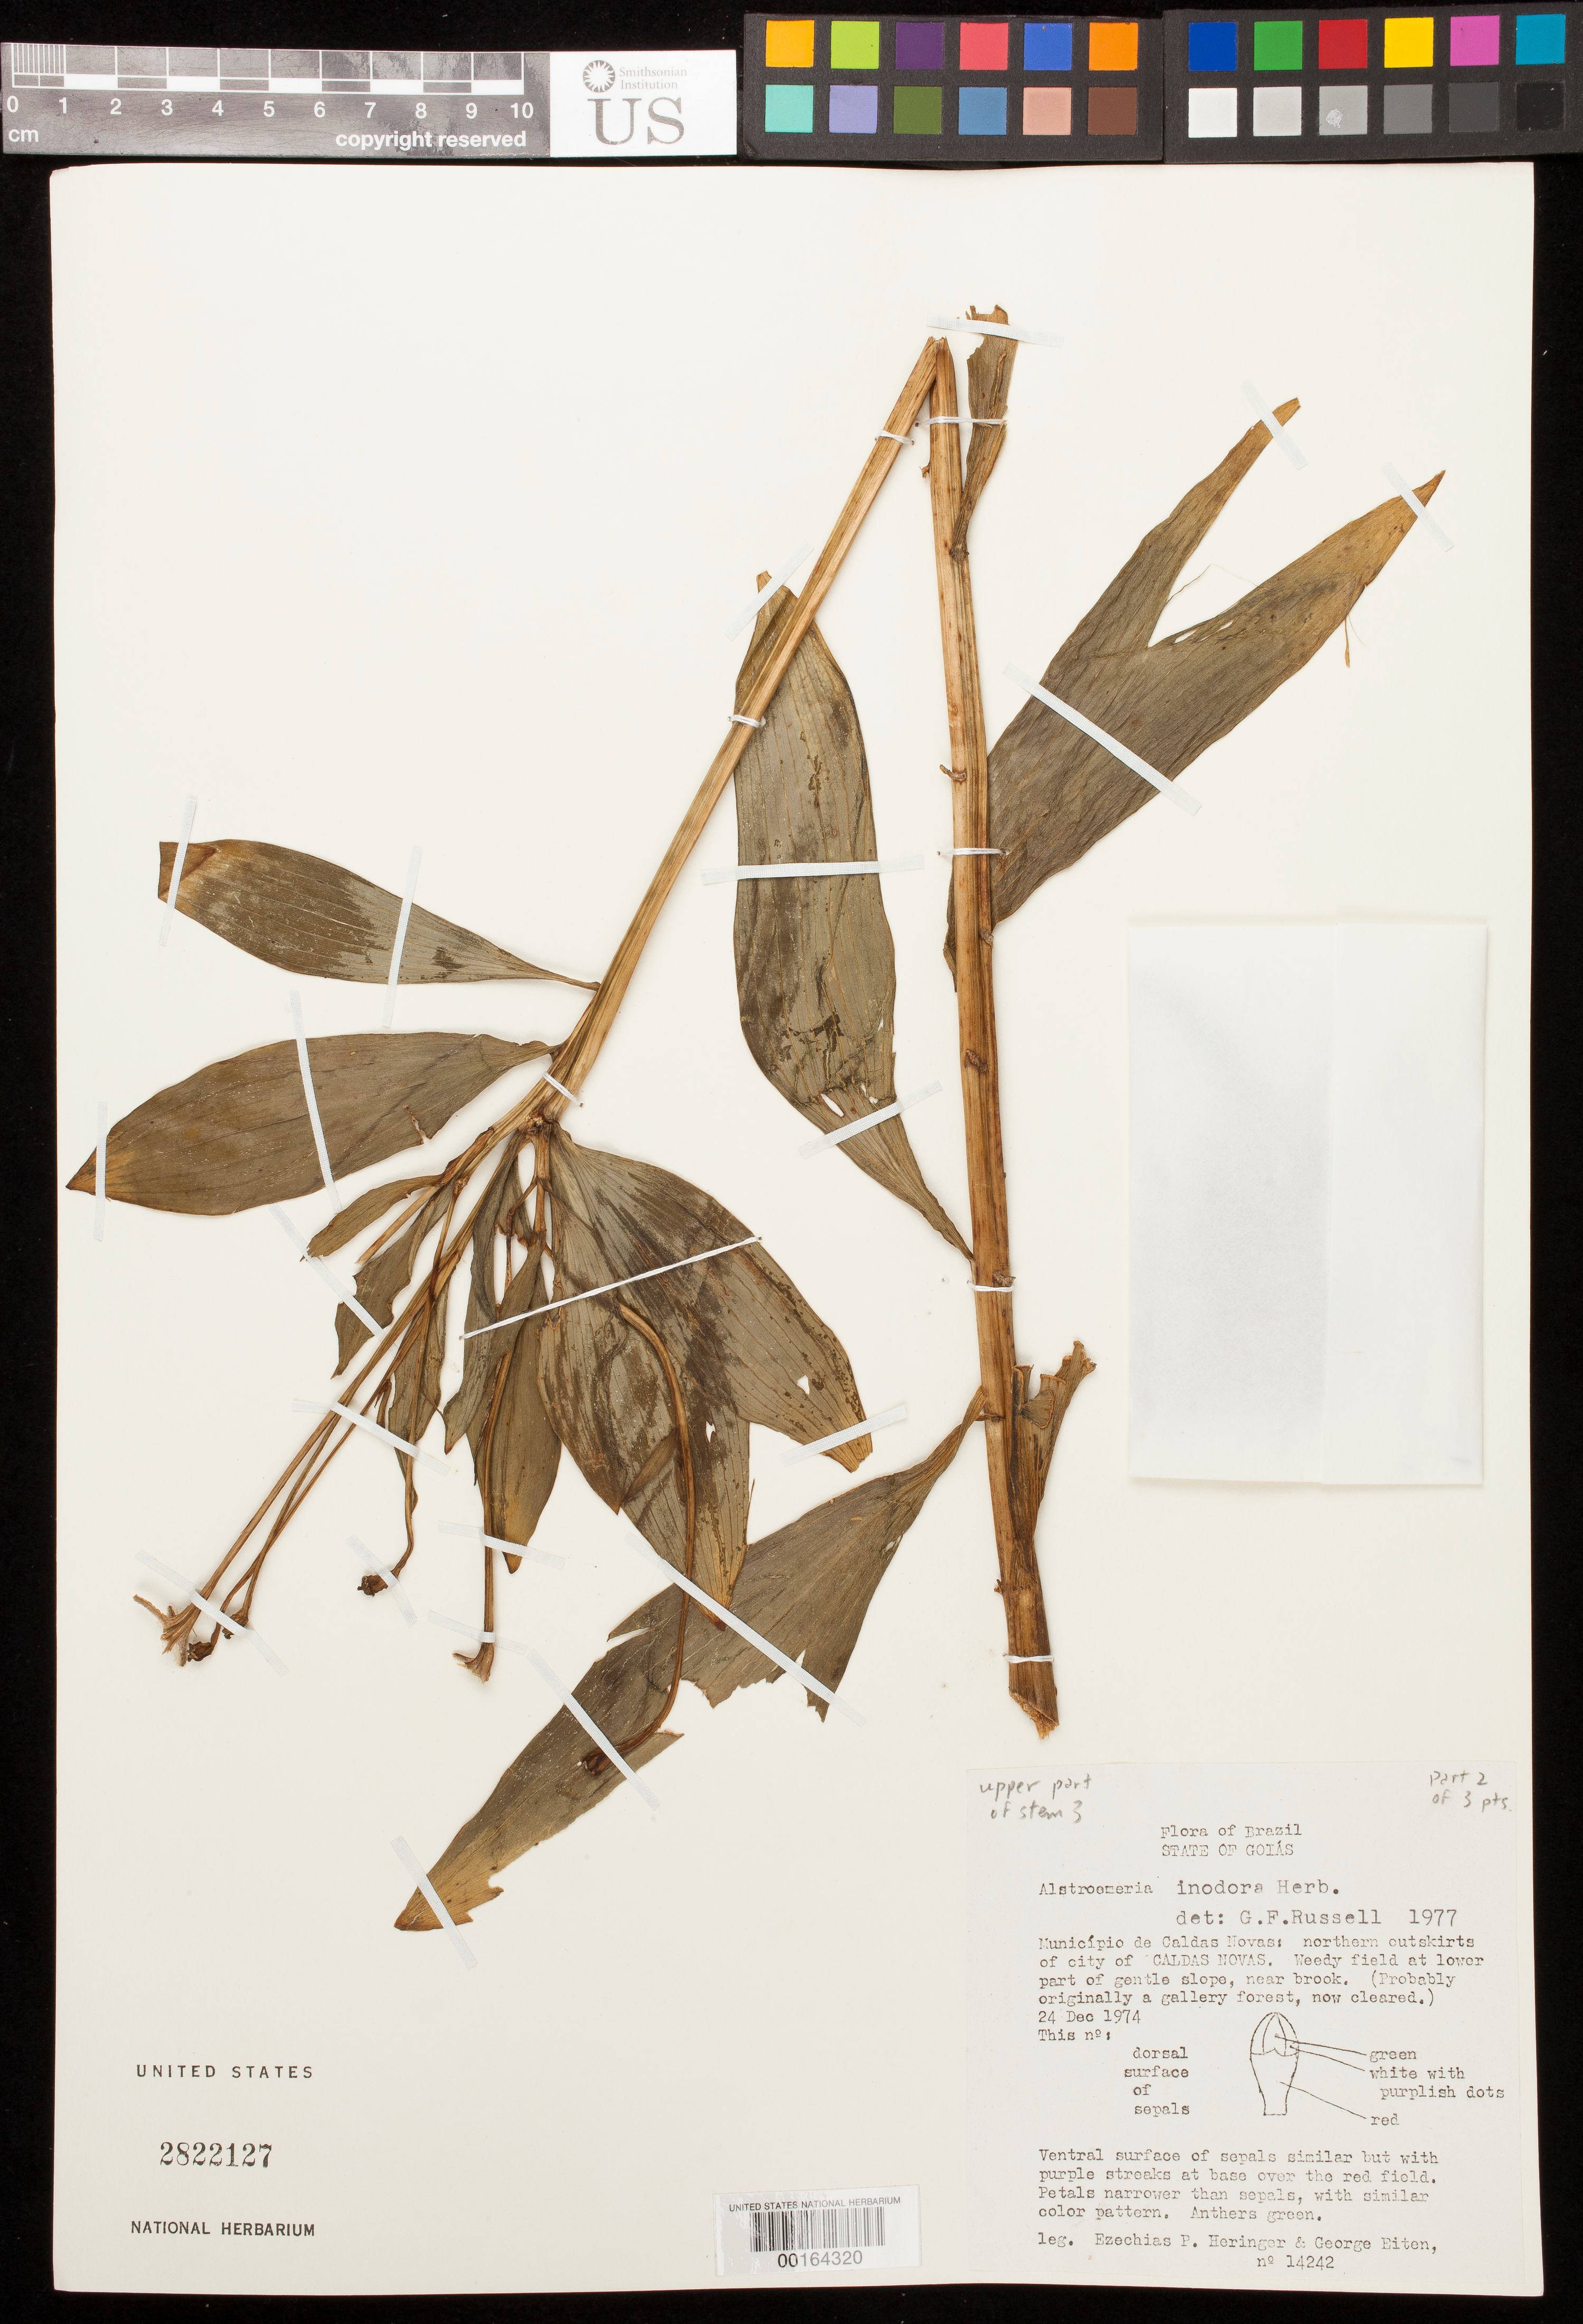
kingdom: Plantae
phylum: Tracheophyta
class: Liliopsida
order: Liliales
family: Alstroemeriaceae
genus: Alstroemeria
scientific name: Alstroemeria inodora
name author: Herb.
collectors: E. P. Heringer & G. Eiten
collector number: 14242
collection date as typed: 24 Dec 1974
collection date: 1974-12-24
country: Brazil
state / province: Goiás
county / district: Caldas Novas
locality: Northern outskirts of city of caldas novas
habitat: Weedy field at lower part of gentle slope, near brook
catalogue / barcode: US 2822127